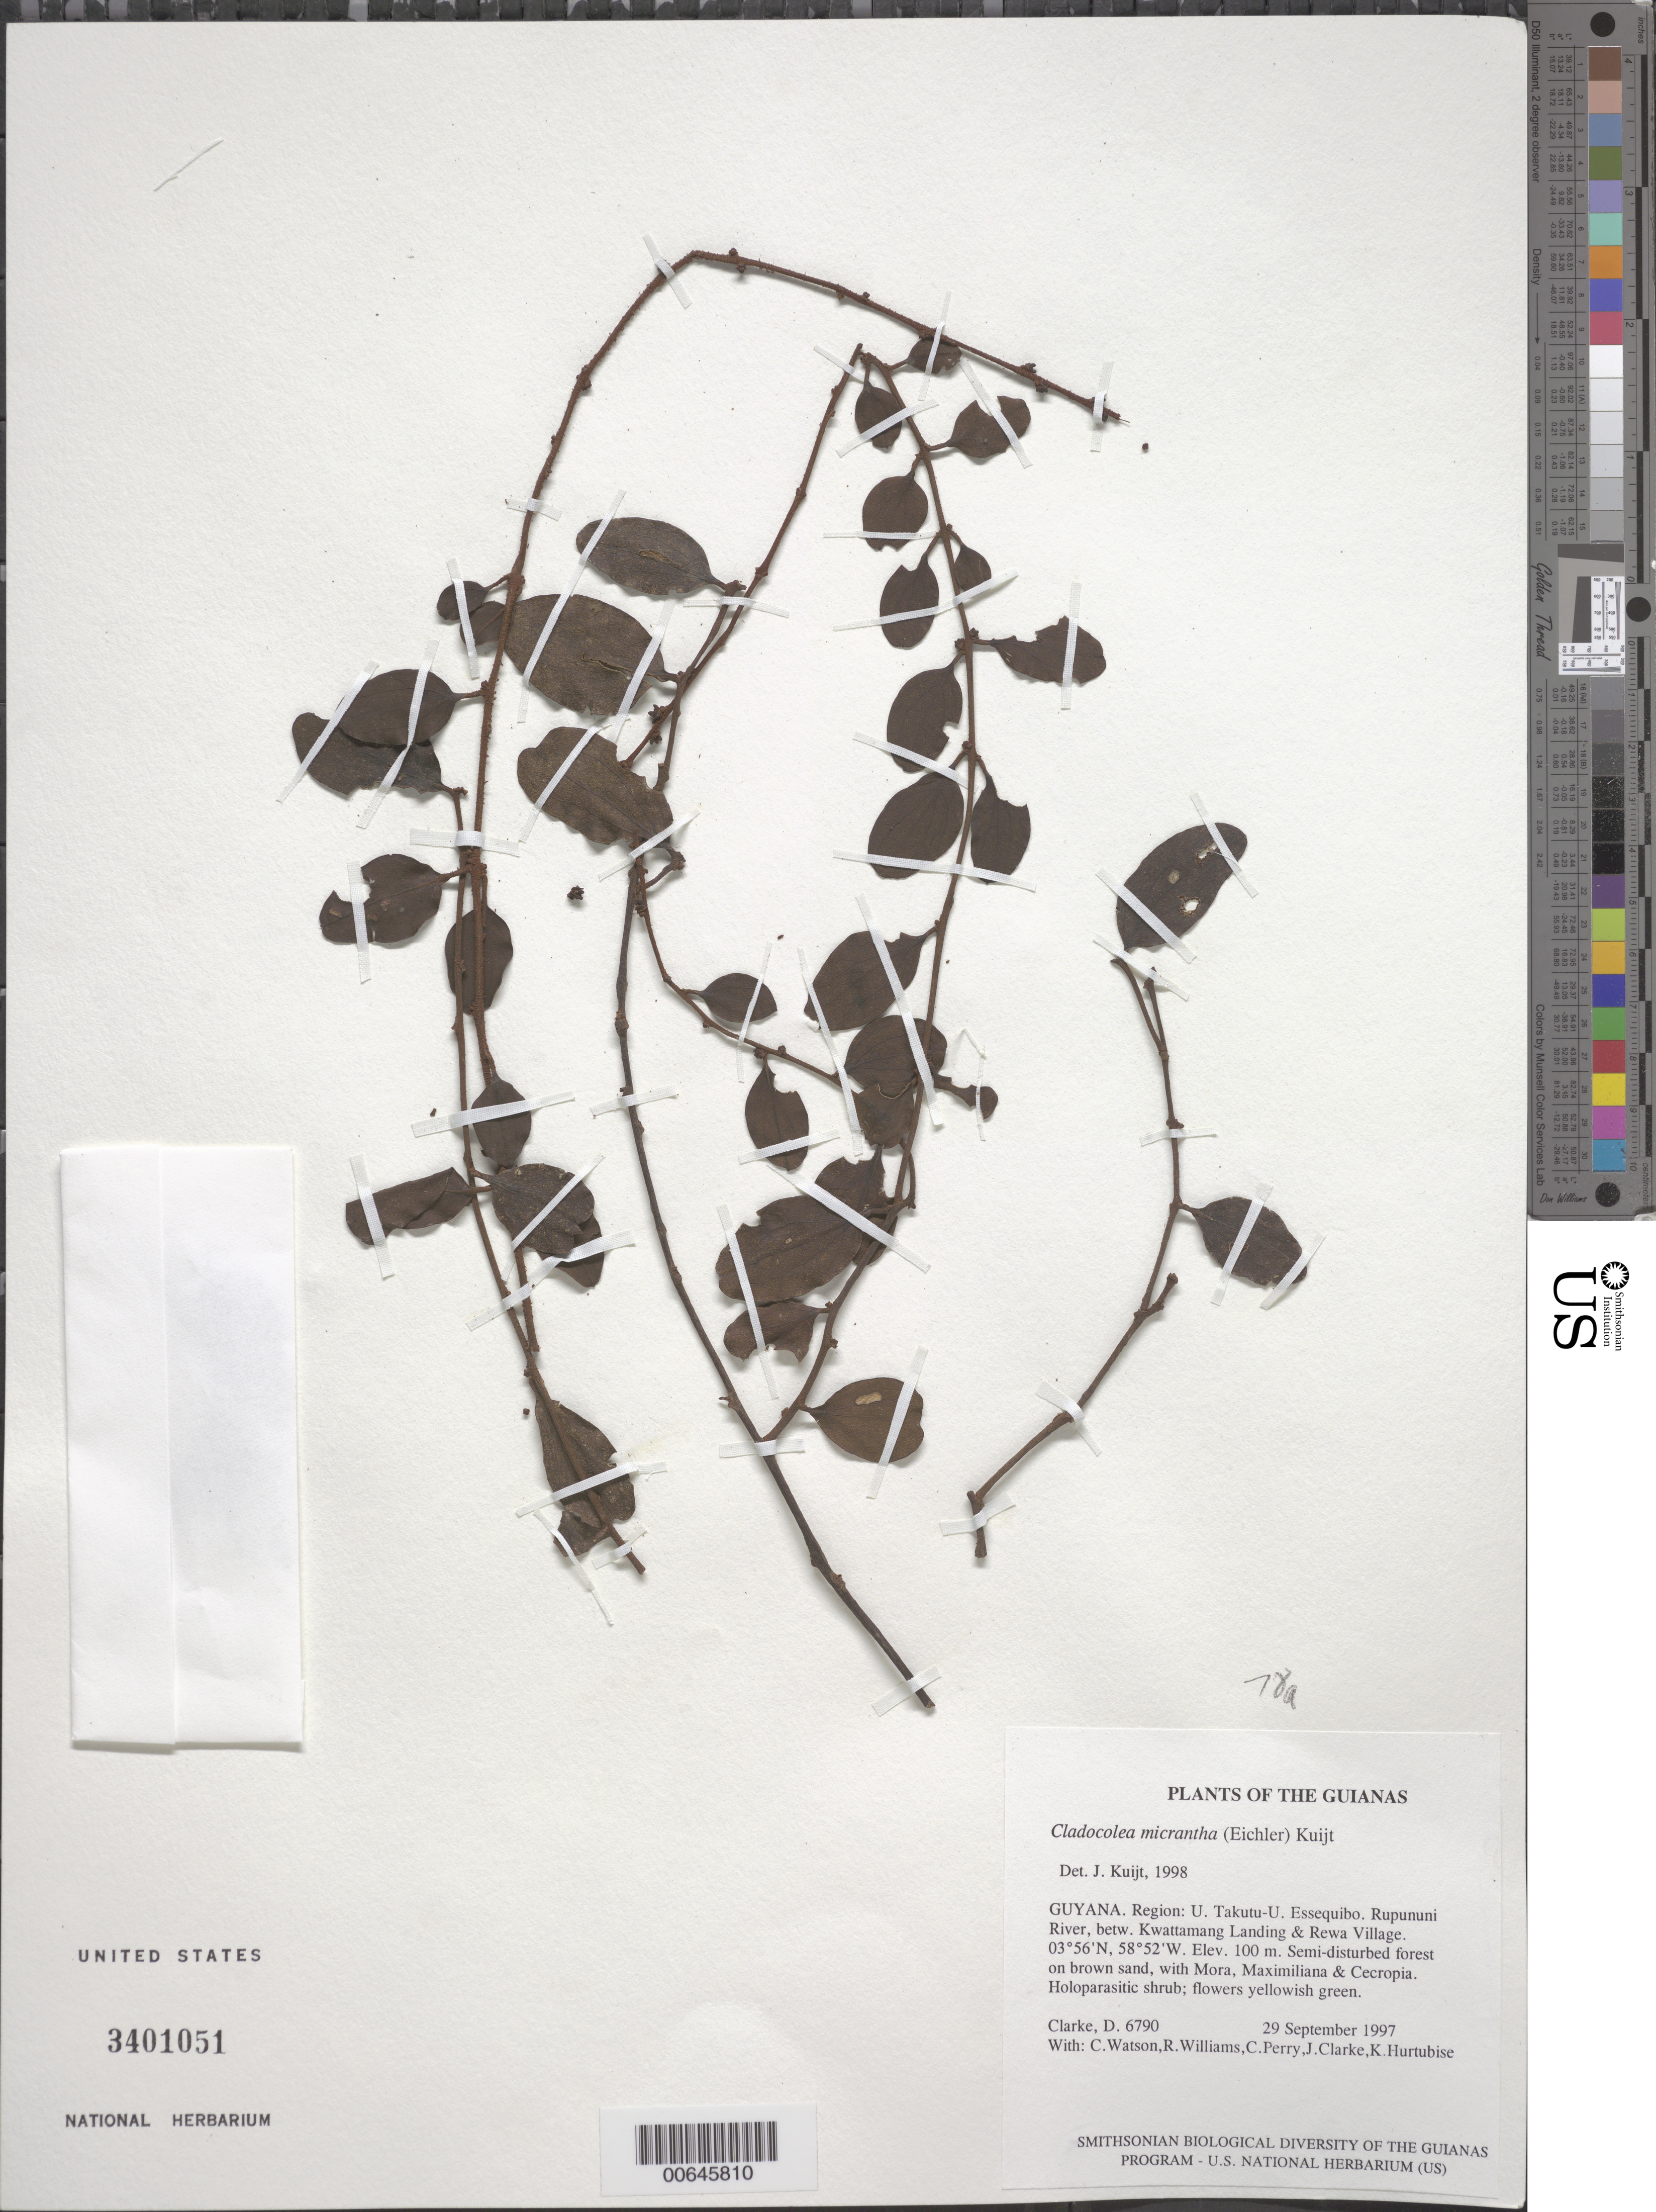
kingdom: Plantae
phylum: Tracheophyta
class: Magnoliopsida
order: Santalales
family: Loranthaceae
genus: Cladocolea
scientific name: Cladocolea micrantha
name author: (Eichler) Kuijt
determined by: Kuijt, Job, (CANADA)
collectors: H. D. Clarke, C. Watson, R. Williams, C. Perry, J. Clarke & K. Hurtubise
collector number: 6790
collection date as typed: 29 September 1997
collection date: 1997-09-29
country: Guyana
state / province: U. Takutu-U. Essequibo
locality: Rupununi River, betw. Kwattamang Landing & Rewa Village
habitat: Semi-disturbed forest on brown sand, with Mora, Maximiliana & Cecropia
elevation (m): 100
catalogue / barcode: US 3401051